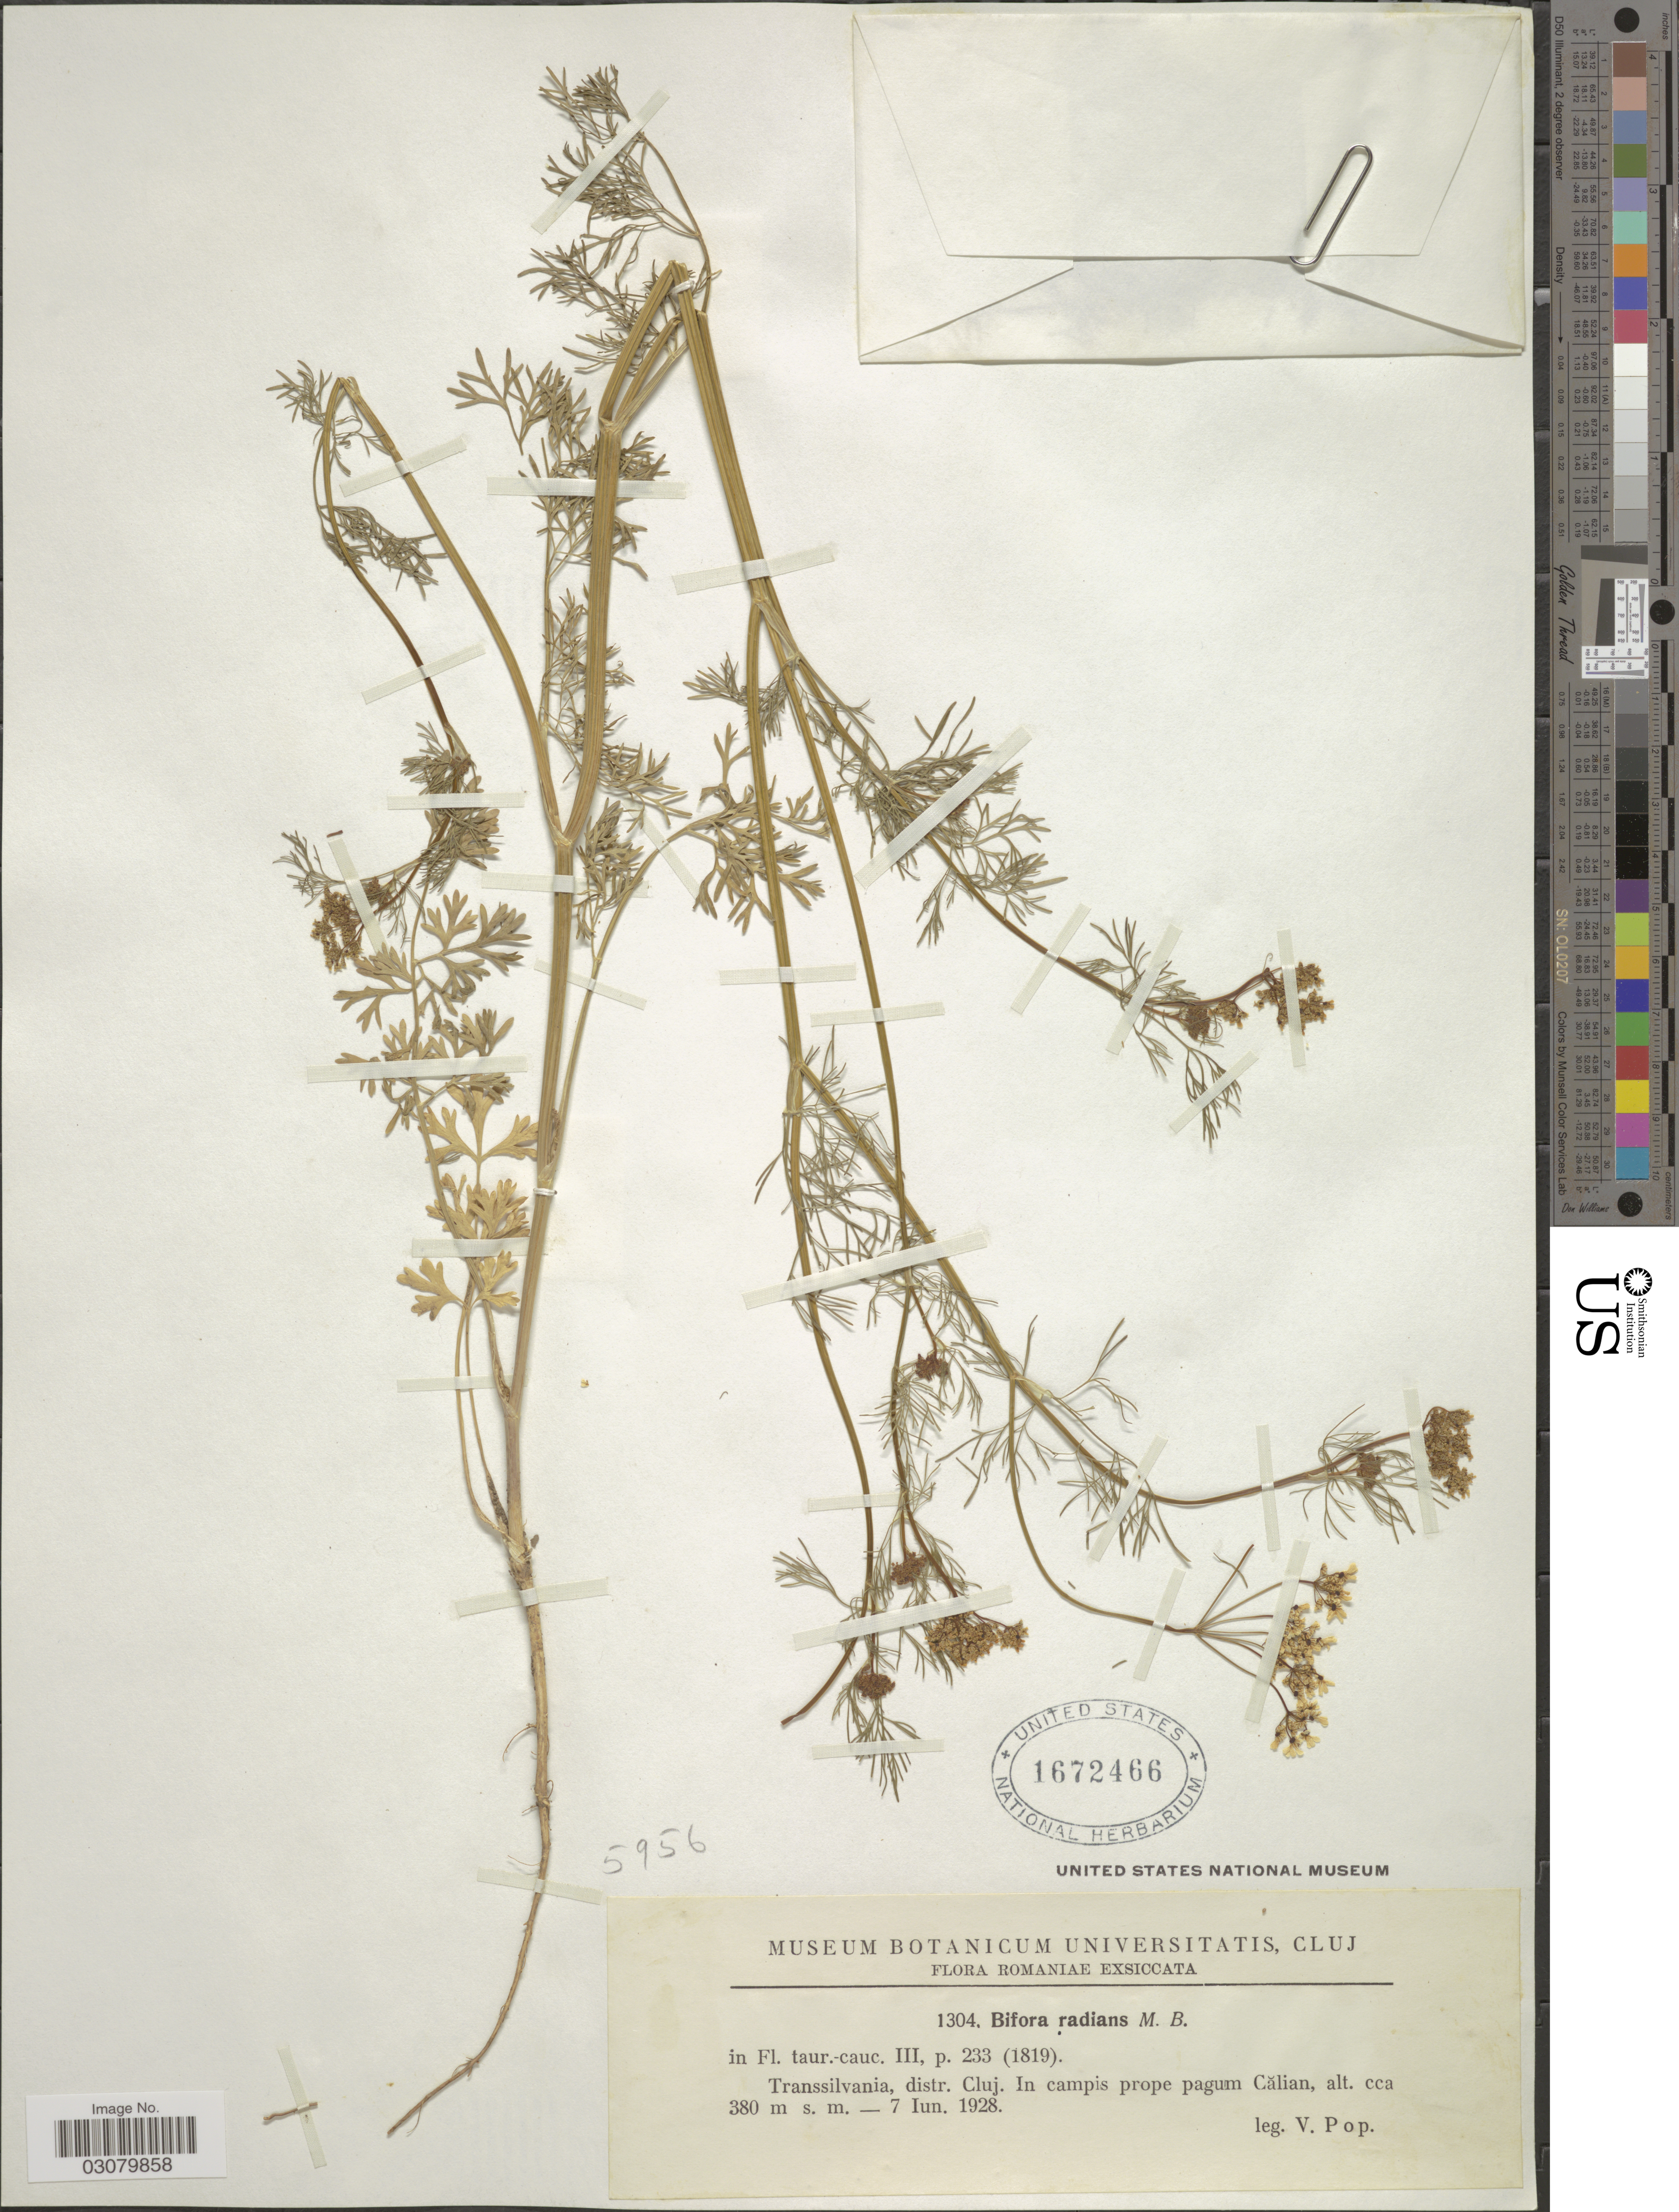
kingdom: Plantae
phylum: Tracheophyta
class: Magnoliopsida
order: Apiales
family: Apiaceae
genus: Bifora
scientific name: Bifora radians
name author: M. Bieb.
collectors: V. Pop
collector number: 1304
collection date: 1928-06-07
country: Romania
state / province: Cluj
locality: Transsilvania, distr. Cluj. In campis prope pagum Călian.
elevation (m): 380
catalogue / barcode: US 1672466